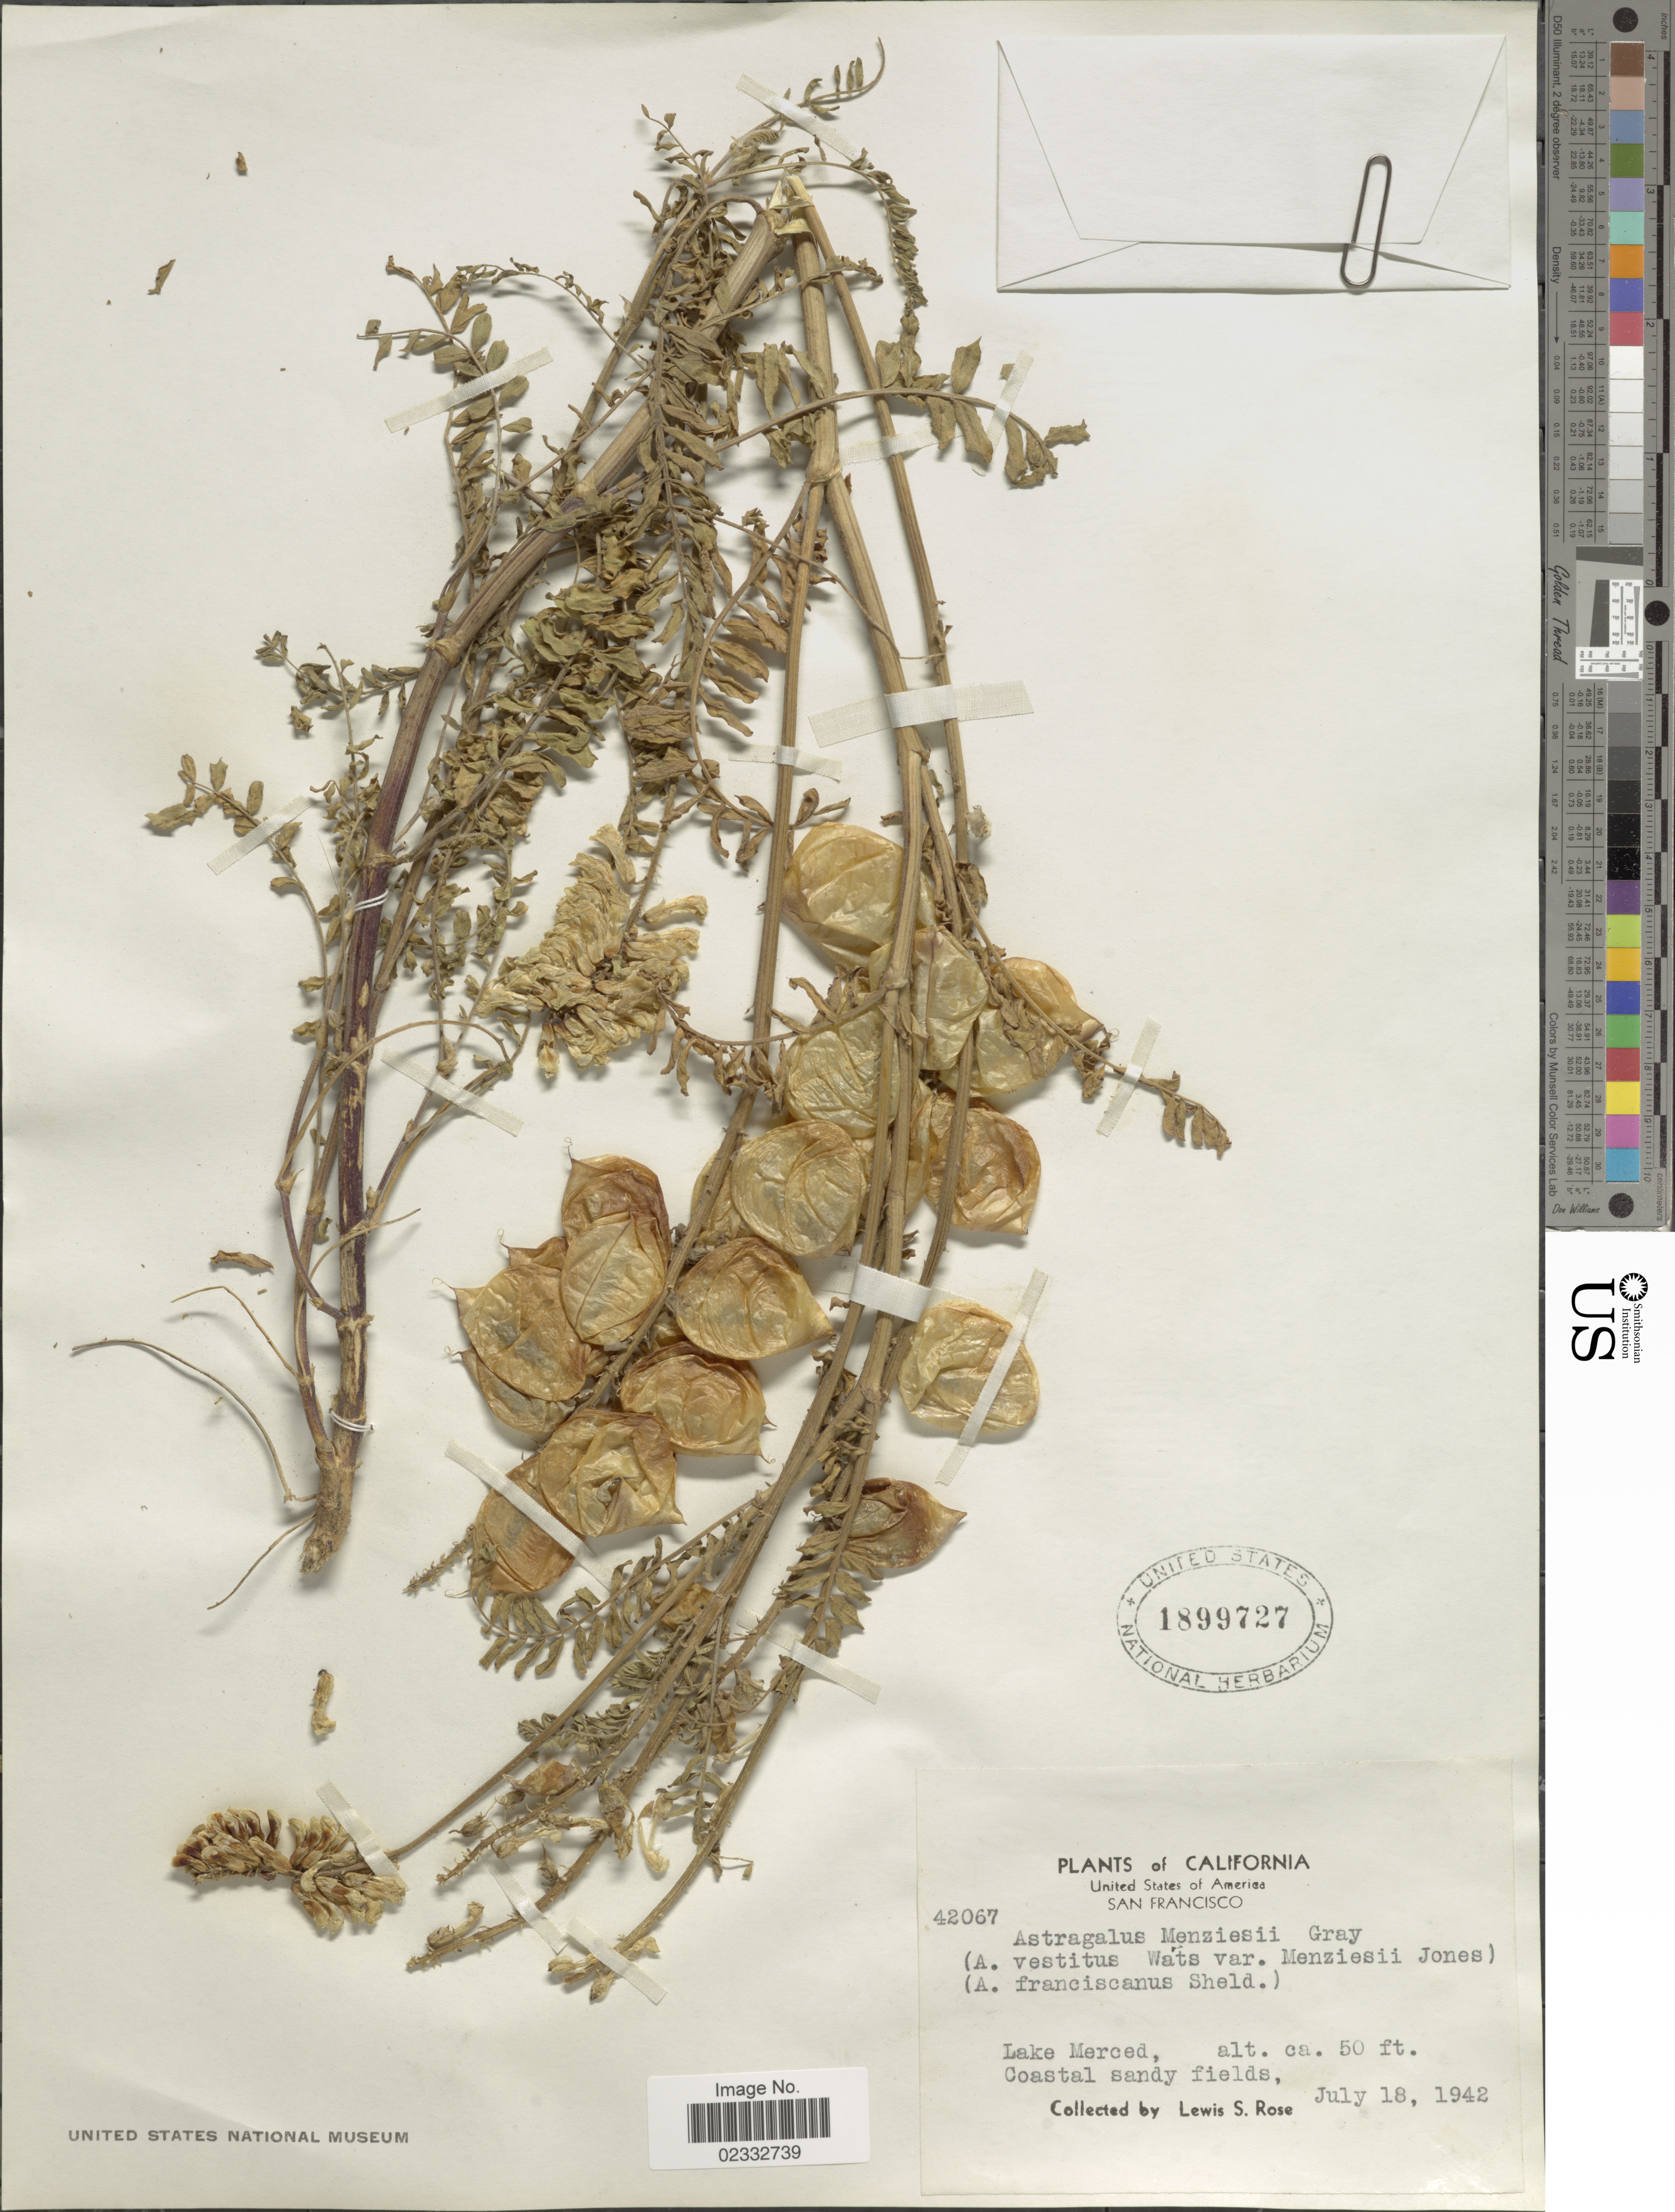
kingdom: Plantae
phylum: Tracheophyta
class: Magnoliopsida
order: Fabales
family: Fabaceae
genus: Astragalus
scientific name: Astragalus menziesii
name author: A. Gray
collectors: L. S. Rose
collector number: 42067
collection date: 1942-07-18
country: United States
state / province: California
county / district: San Francisco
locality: San Francisco, Lake Merced, Coastal sandy fields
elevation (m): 15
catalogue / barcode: US 1899727